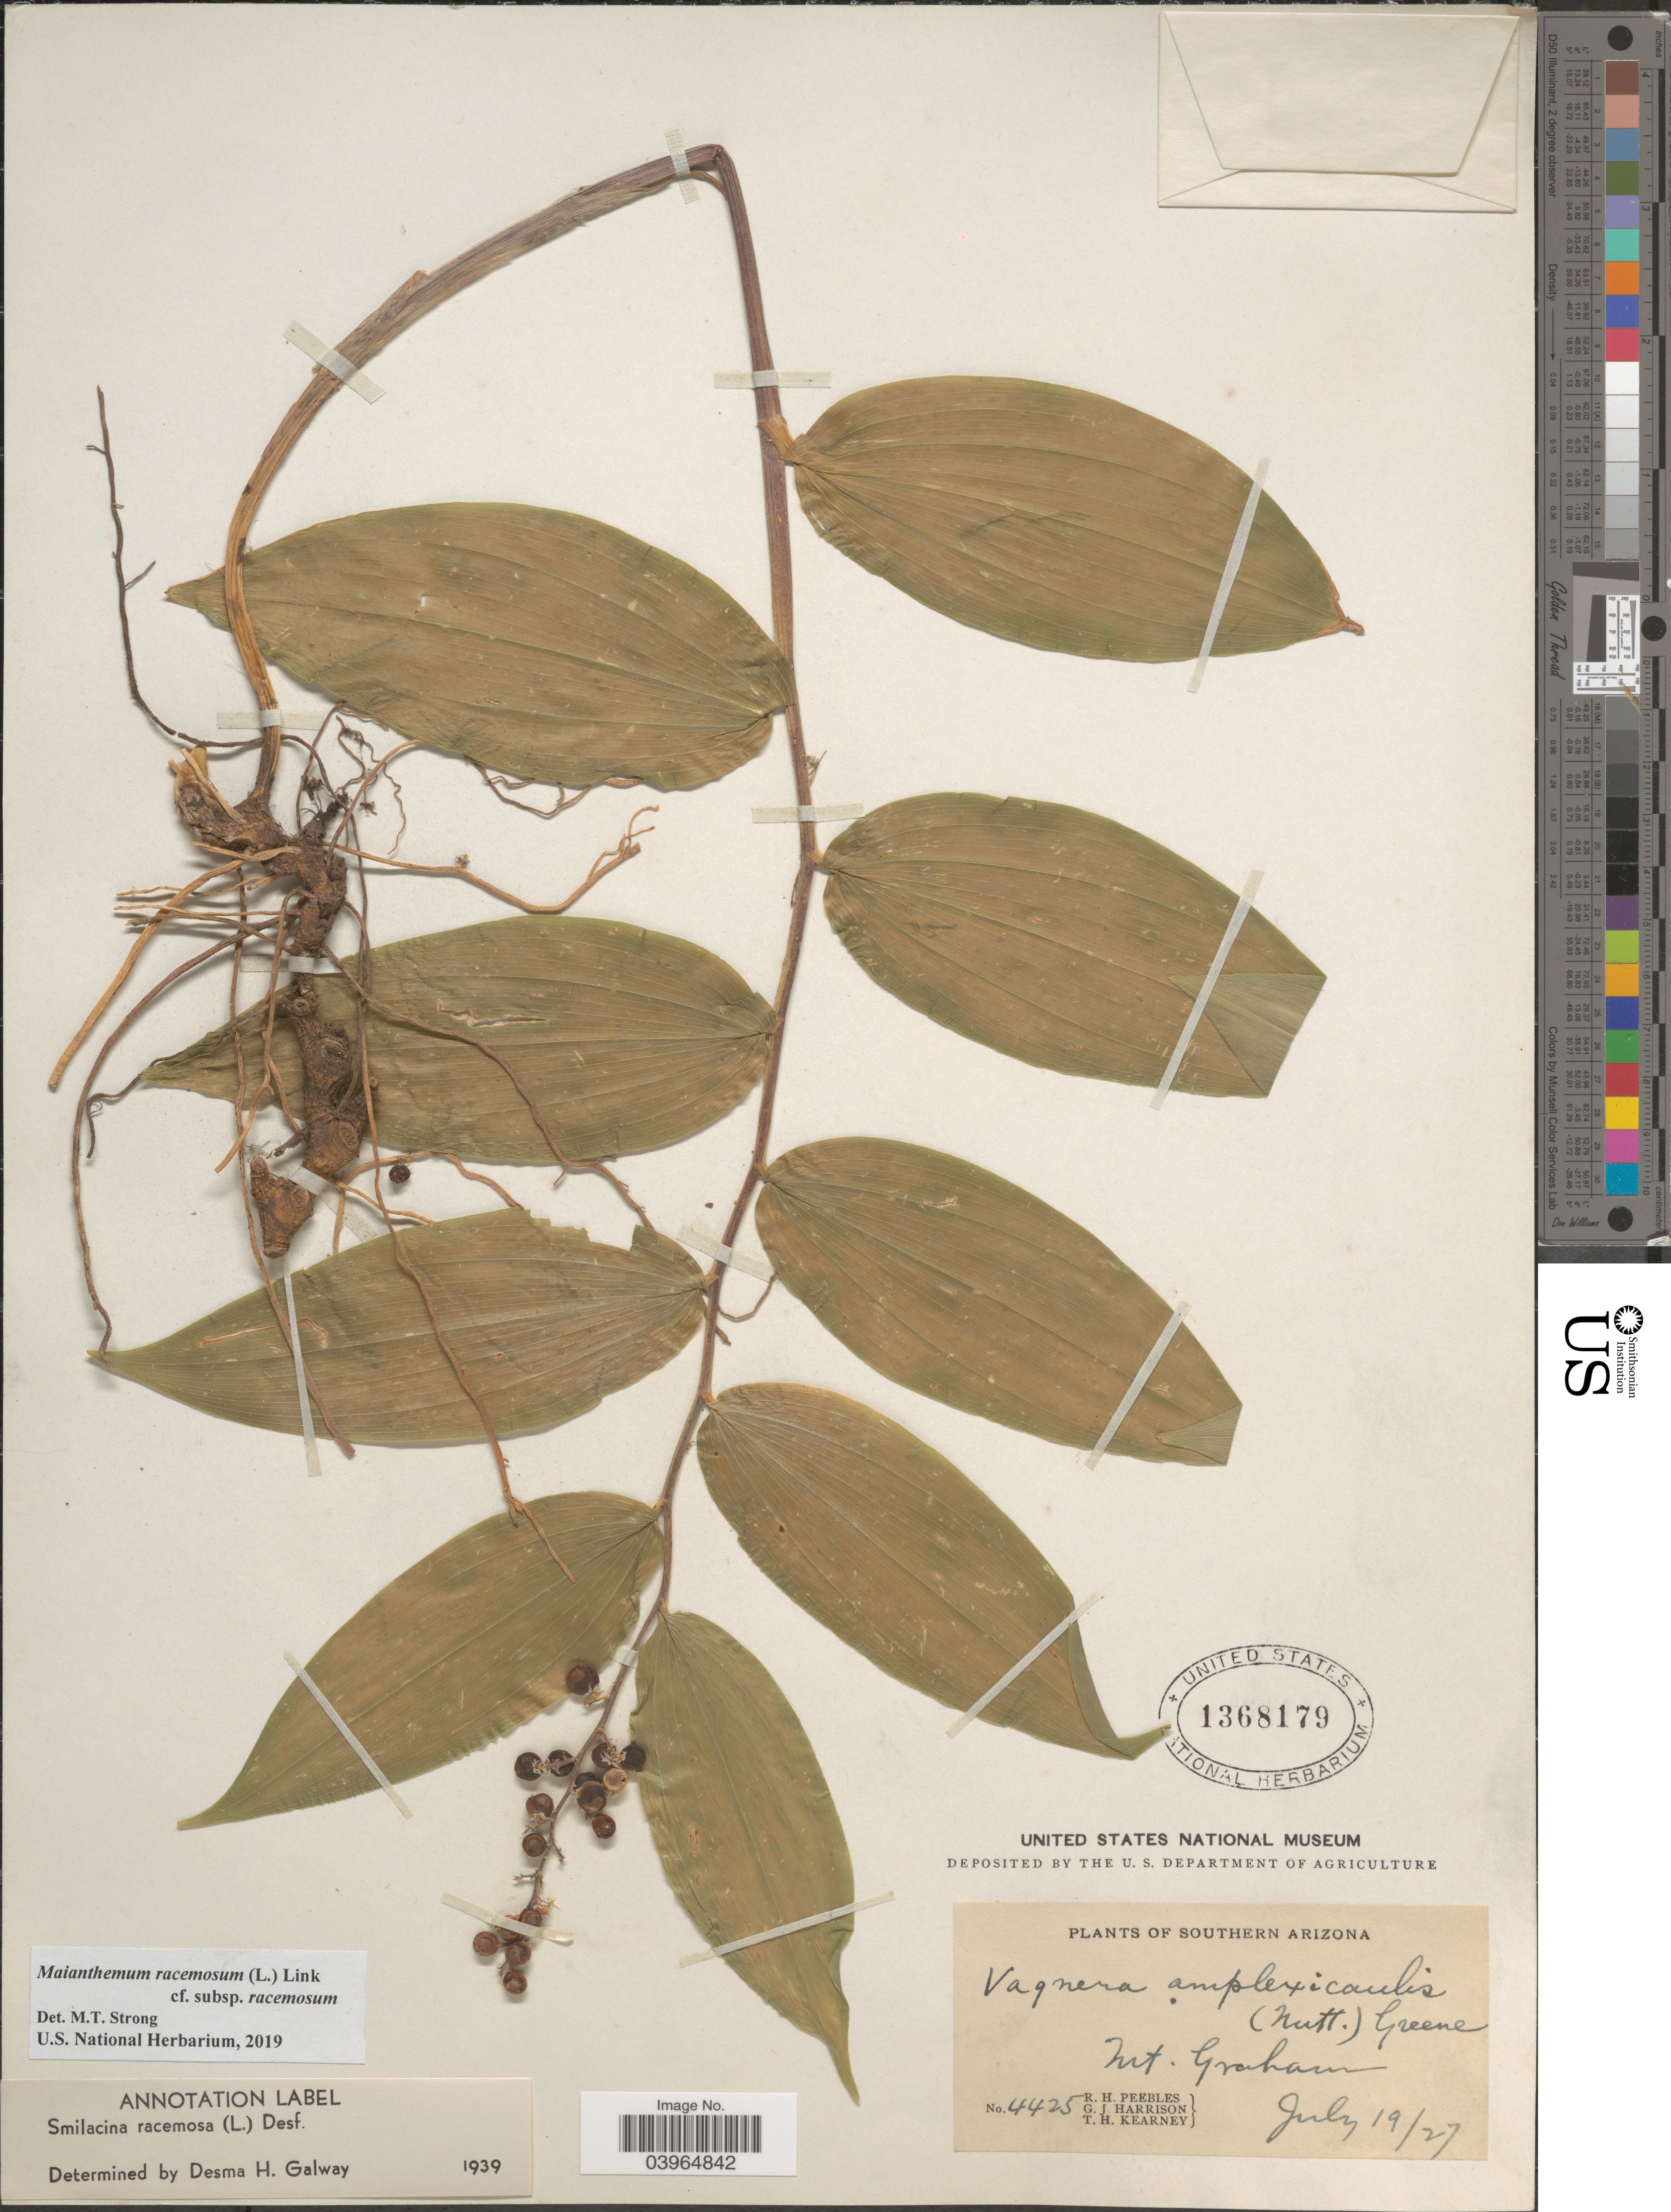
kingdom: Plantae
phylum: Tracheophyta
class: Liliopsida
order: Asparagales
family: Asparagaceae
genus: Maianthemum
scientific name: Maianthemum racemosum subsp. racemosum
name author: (L.) Link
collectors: R. H. Peebles, G. J. Harrison & T. H. Kearney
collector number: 4425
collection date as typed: Transcribed d/m/y: 19/7/27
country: United States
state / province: Arizona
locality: Southern Arizona. Mt. Graham.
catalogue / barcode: US 1368179